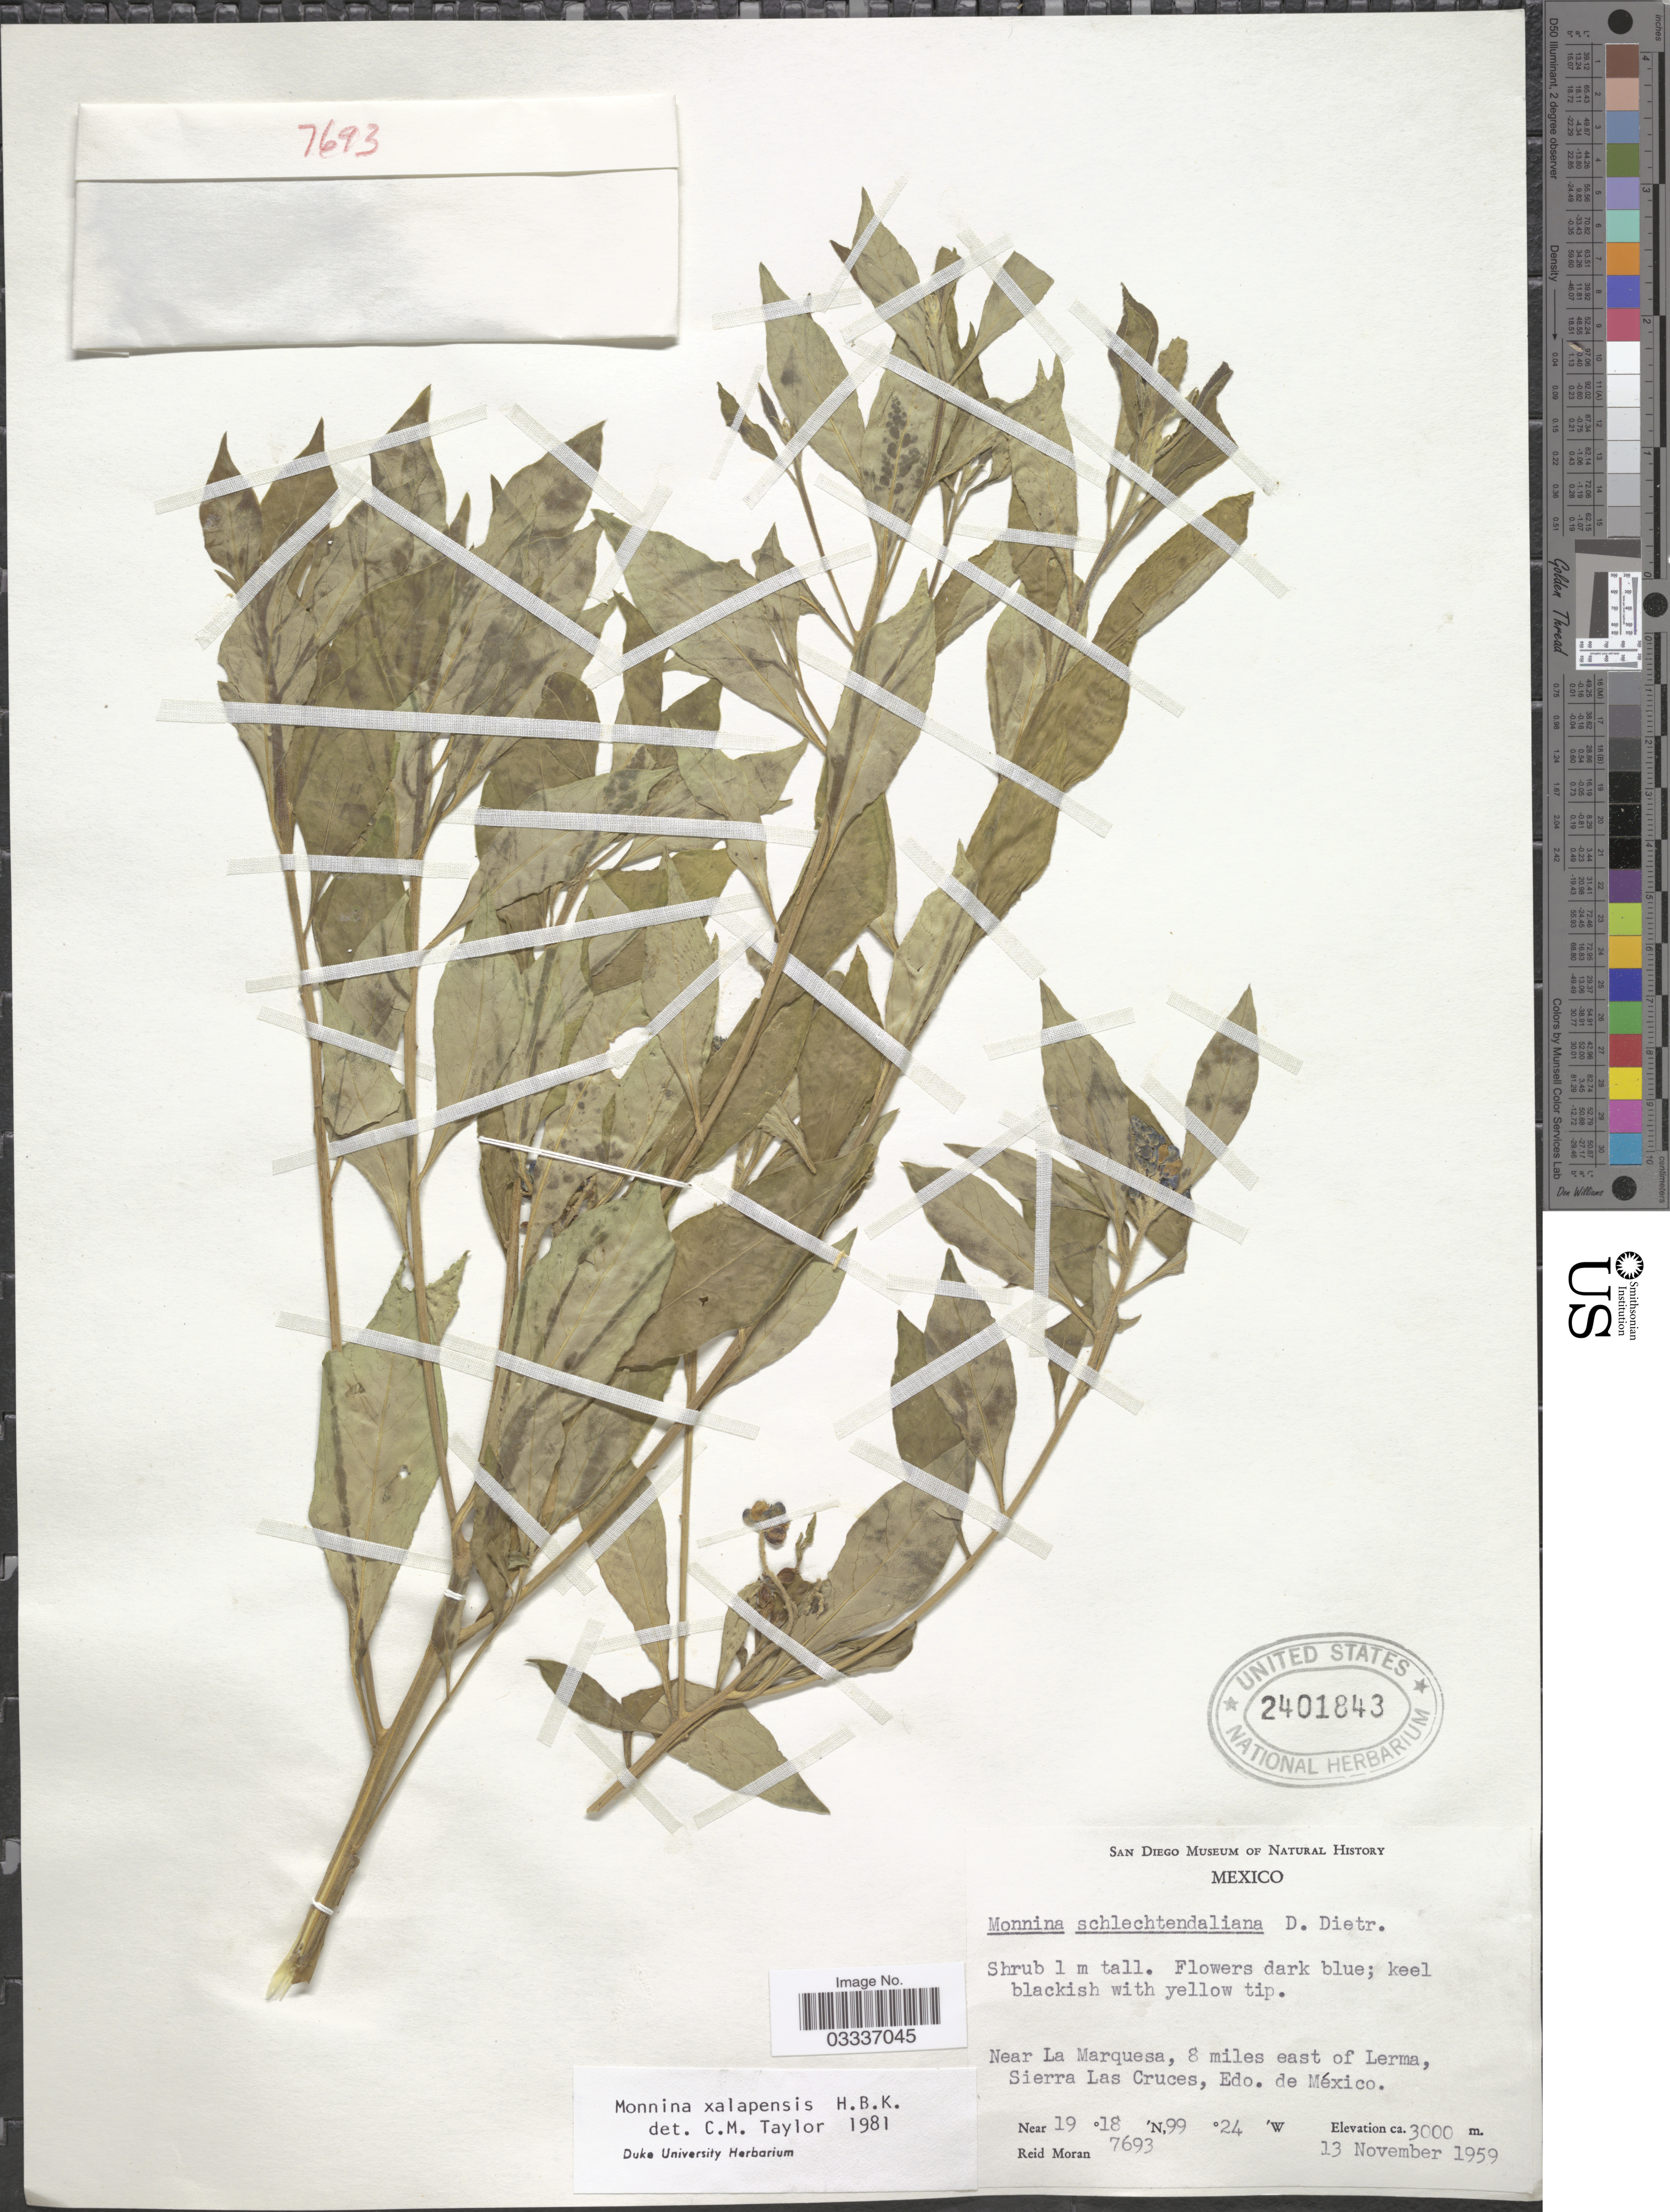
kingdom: Plantae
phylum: Tracheophyta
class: Magnoliopsida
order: Fabales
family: Polygalaceae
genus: Monnina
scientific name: Monnina xalapensis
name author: Kunth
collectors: R. V. Moran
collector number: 7693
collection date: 1959-11-13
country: Mexico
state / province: México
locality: Near La Marquesa, 8 miles east of Lerma, Sierra Las Cruces.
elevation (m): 3000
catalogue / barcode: US 2401843